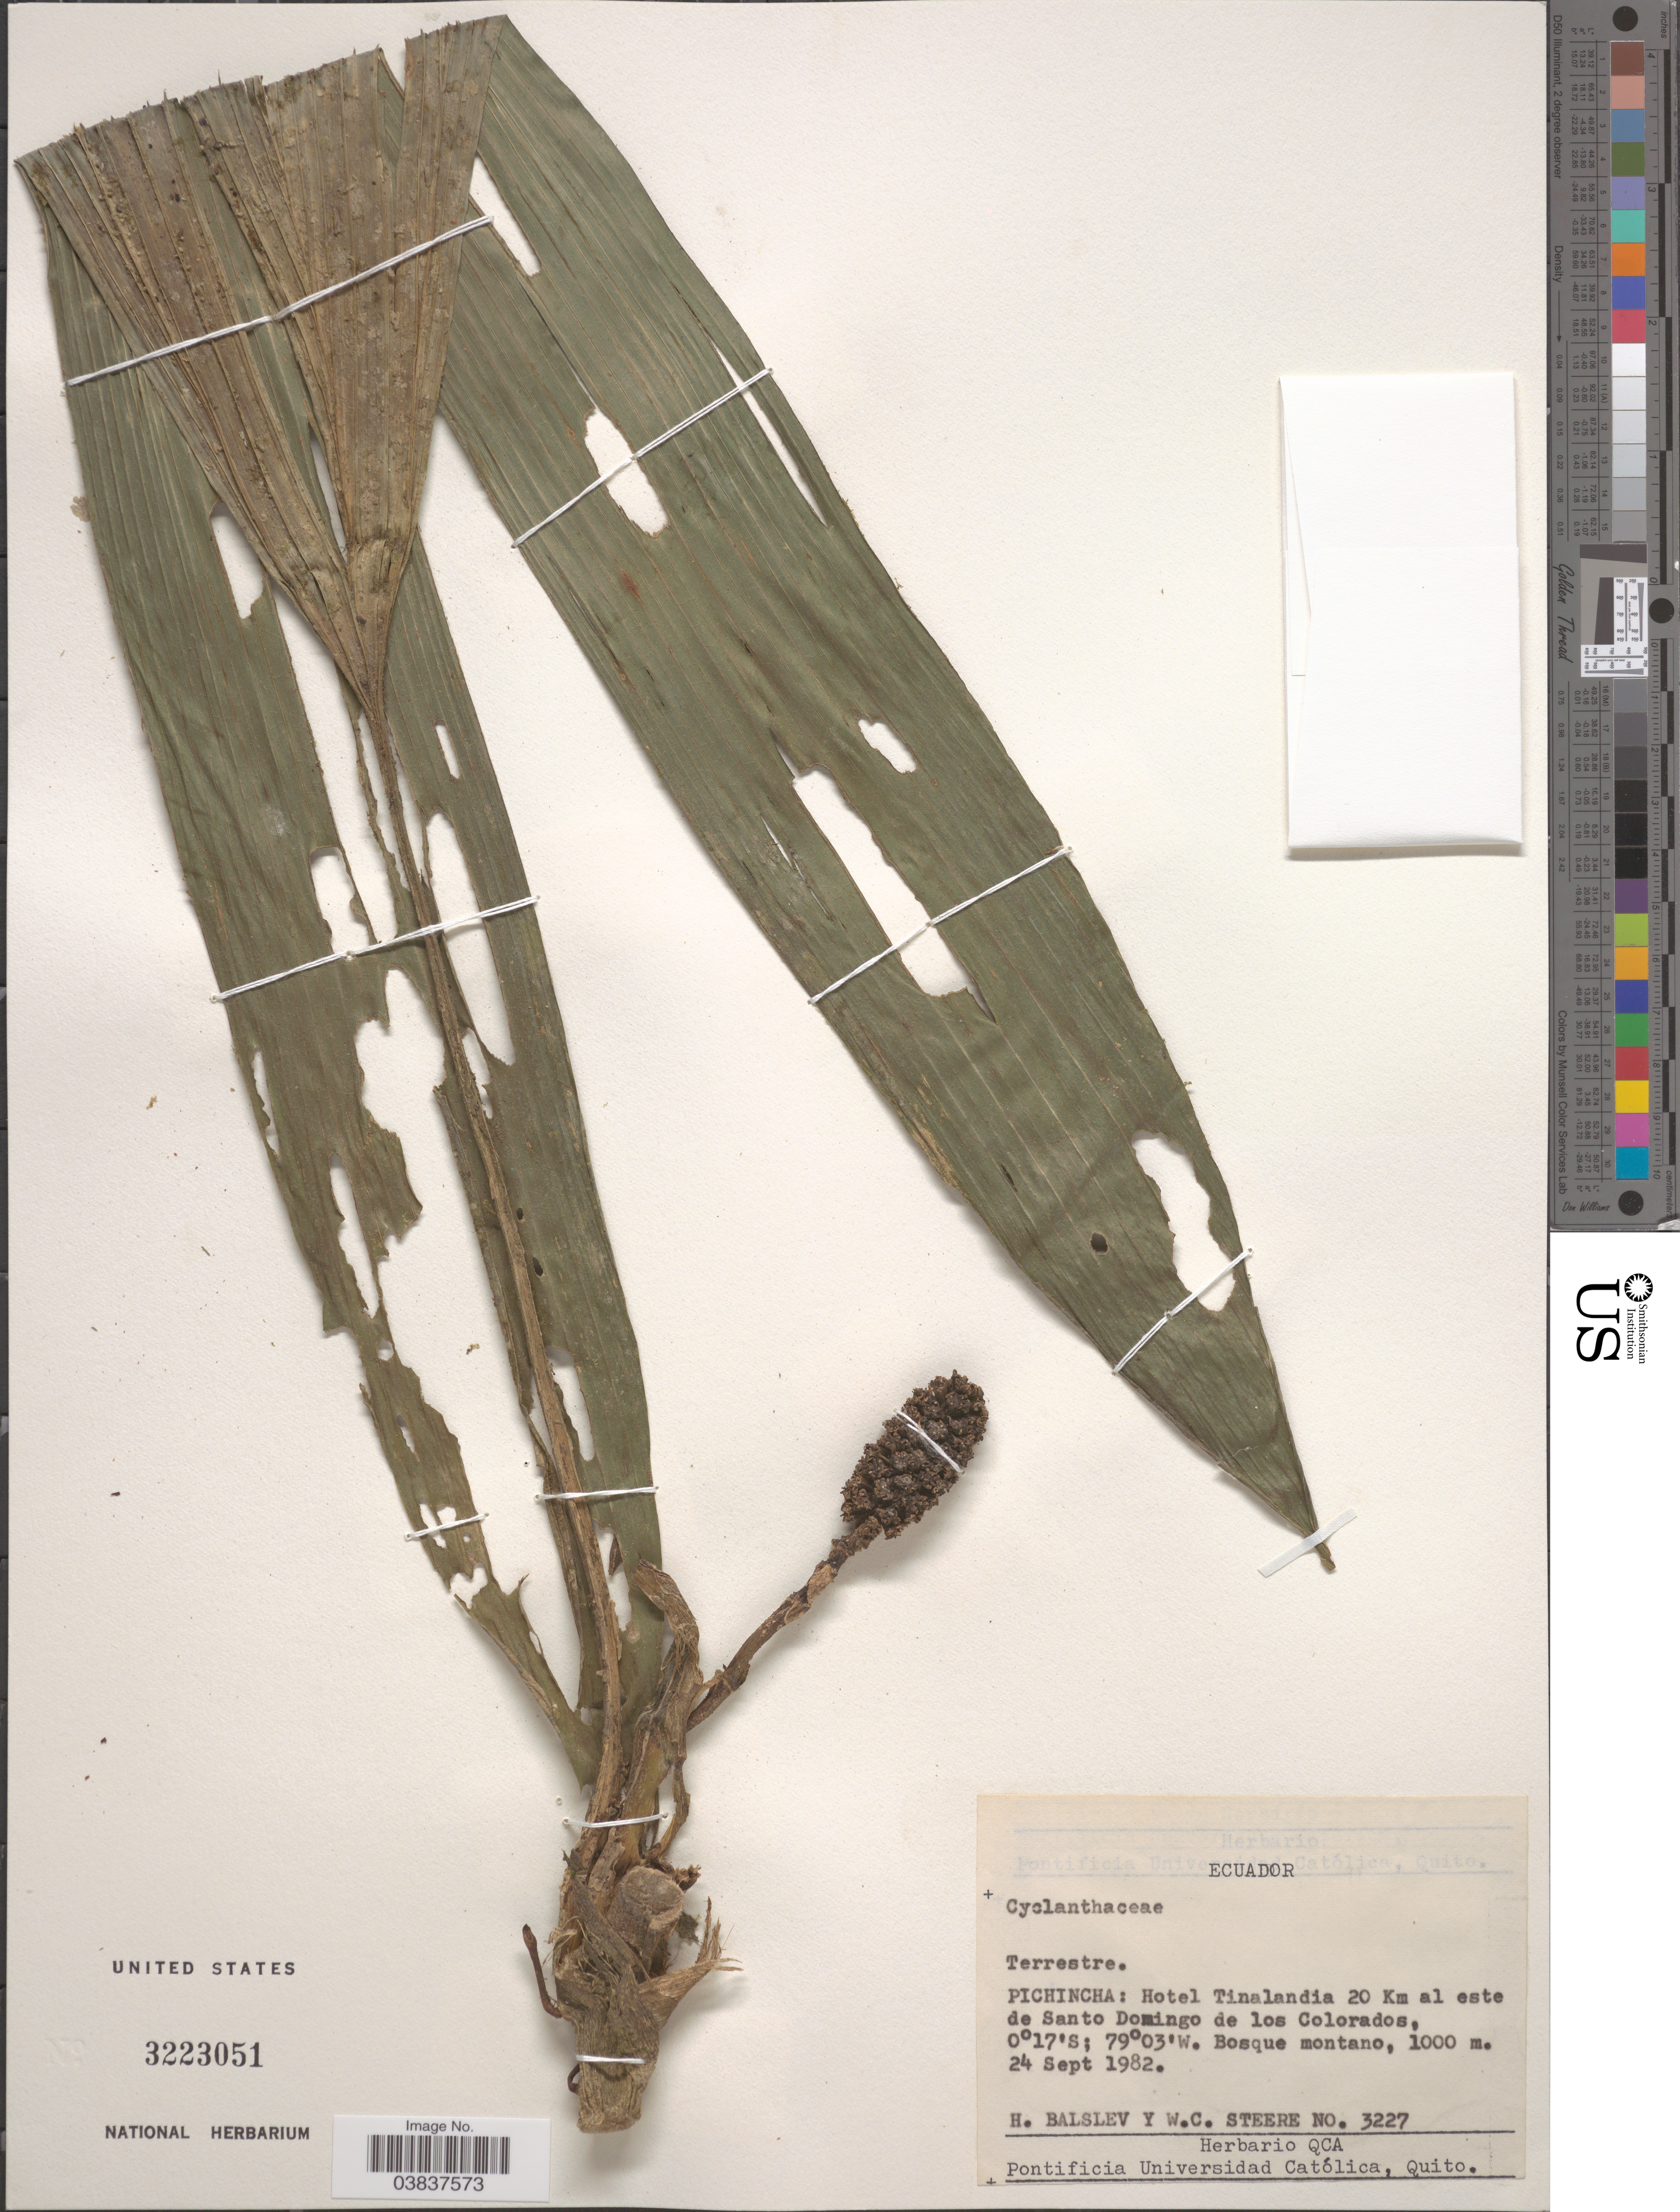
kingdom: Plantae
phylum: Tracheophyta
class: Liliopsida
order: Pandanales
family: Cyclanthaceae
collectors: W. C. Steere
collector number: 3227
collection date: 1982-09-24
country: Ecuador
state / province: Pichincha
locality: Hotel Tinalandia 20 Km al este de Santo Domingo de los Colorados.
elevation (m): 1000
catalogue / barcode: US 3223051